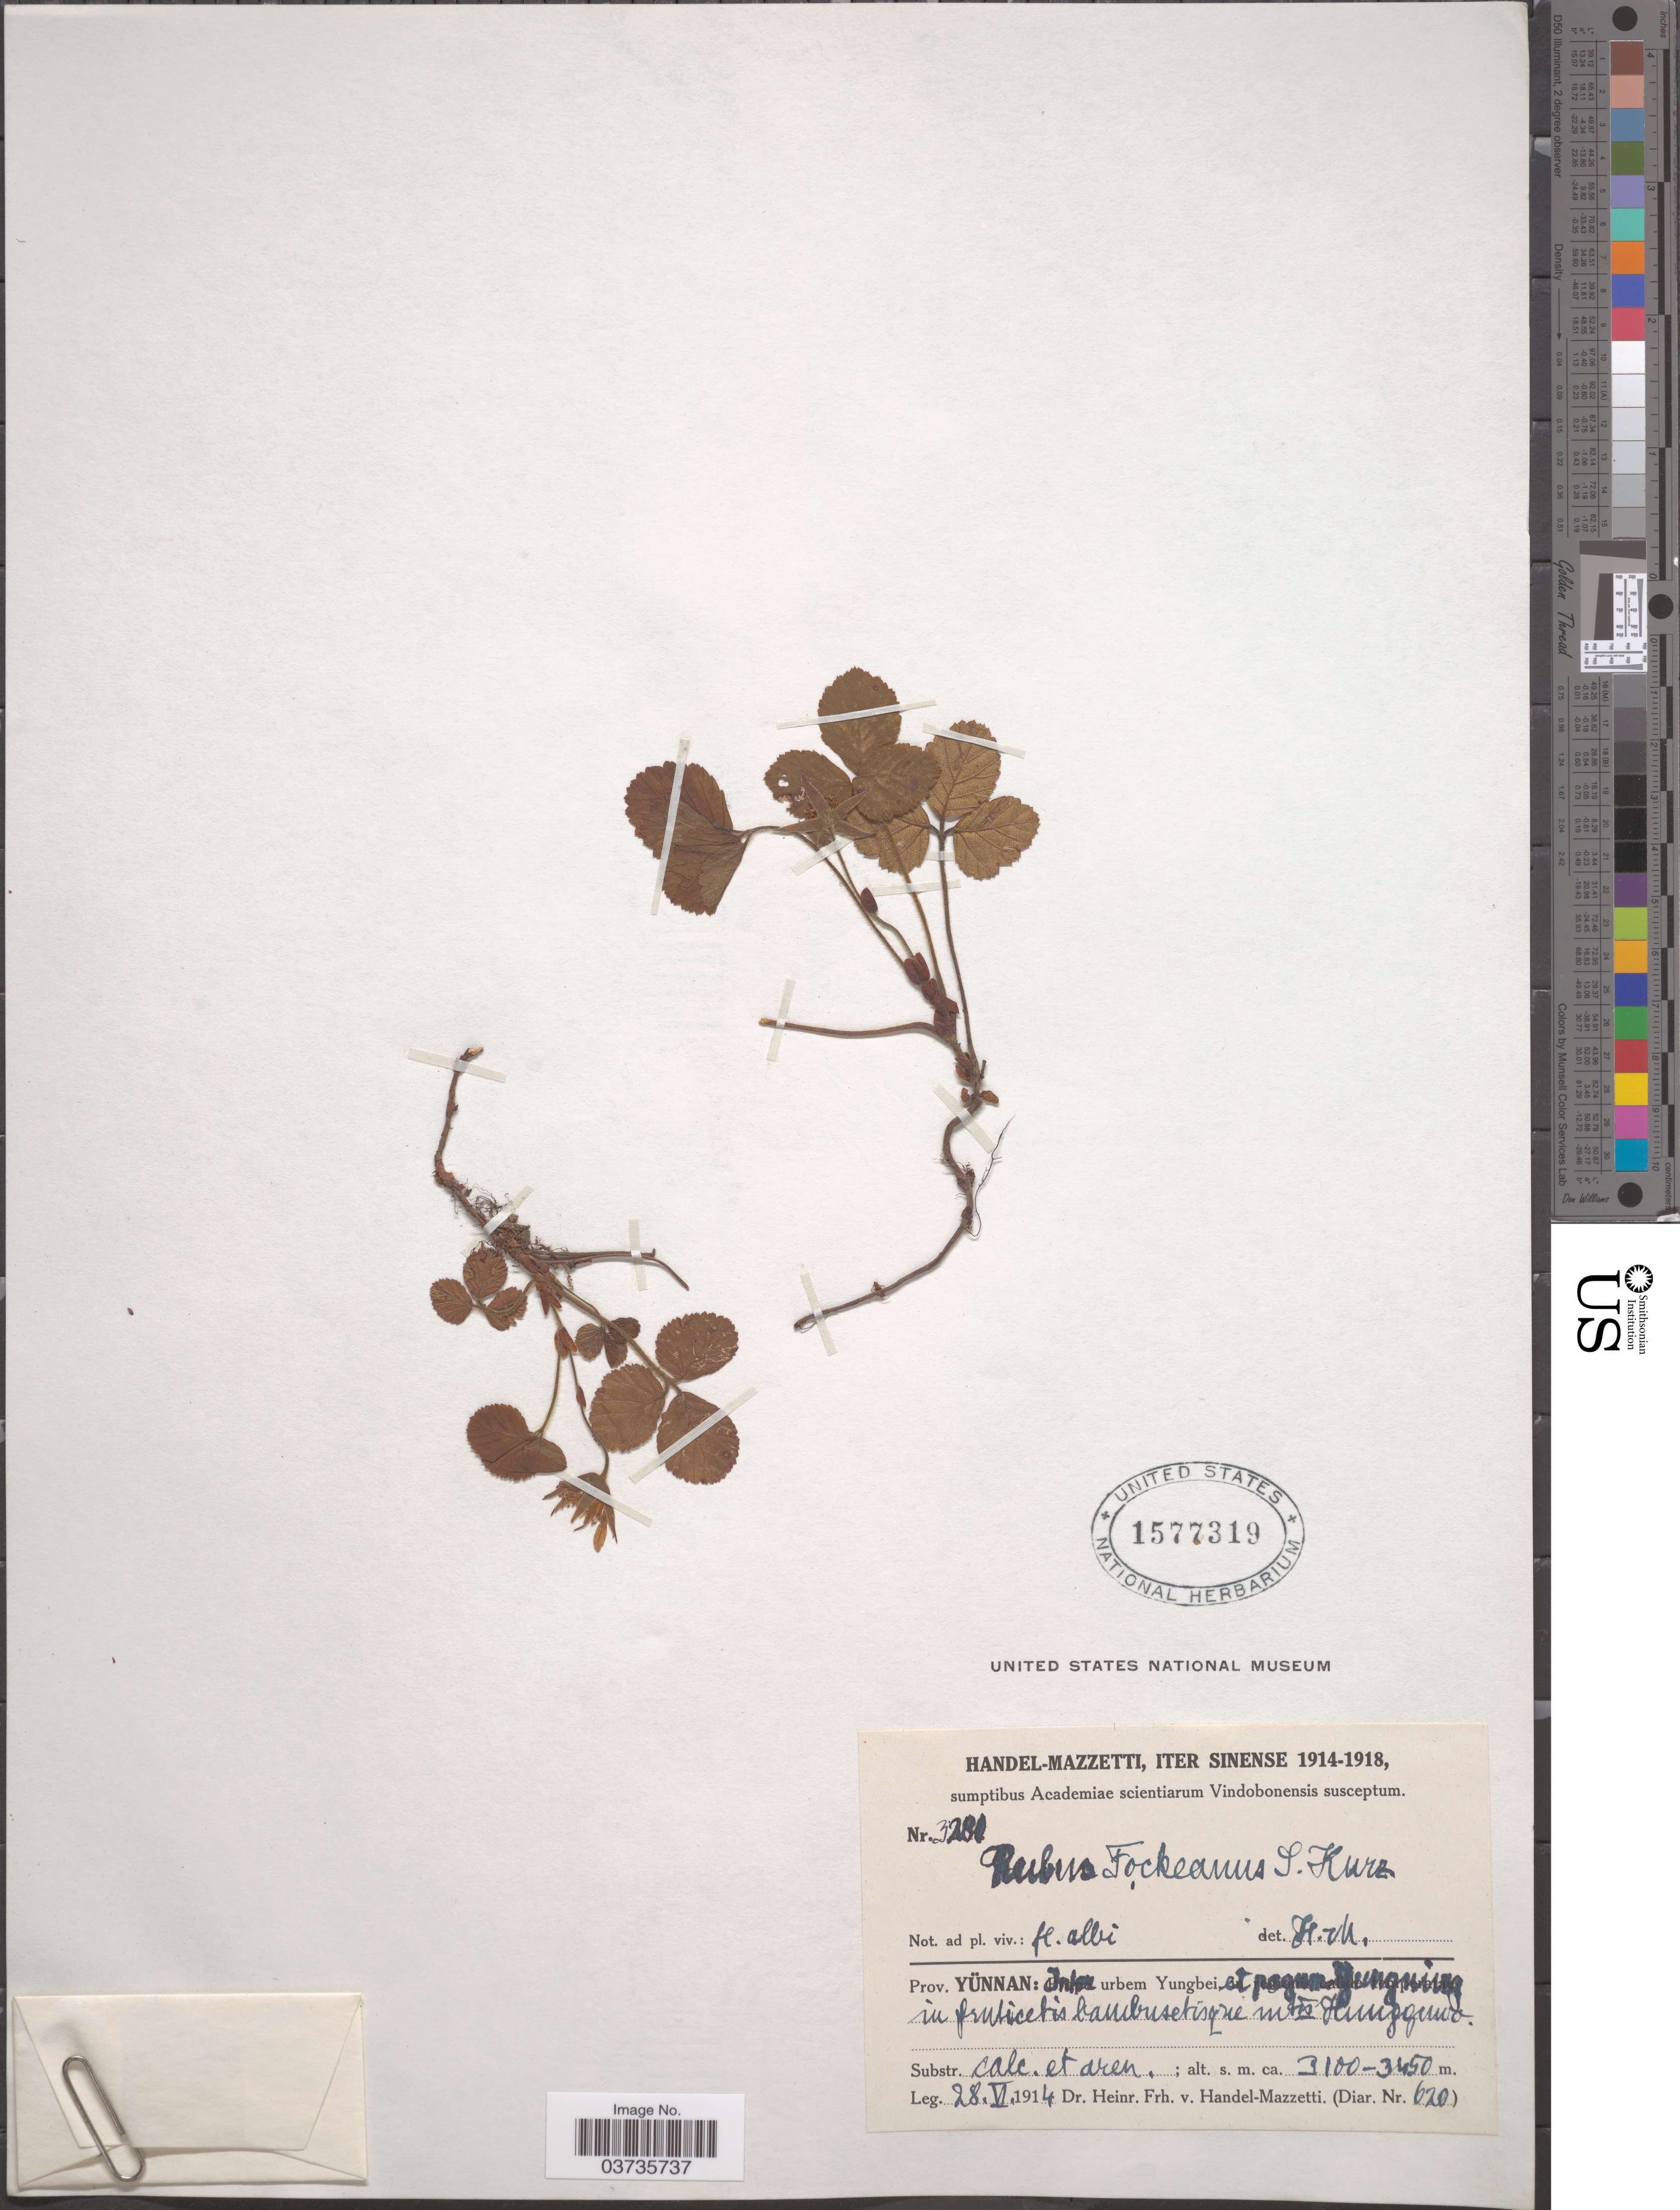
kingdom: Plantae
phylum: Tracheophyta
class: Magnoliopsida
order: Rosales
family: Rosaceae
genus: Rubus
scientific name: Rubus fockeanus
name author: Kurz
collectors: H. Handel-Mazzetti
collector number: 3280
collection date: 1914-06-28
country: China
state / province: Yunnan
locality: Inter urbem Yungbei et pagum Yungning [interpreted] in fruticetis banbusetisque mts Hungguno [interpreted].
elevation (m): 3100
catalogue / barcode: US 1577319